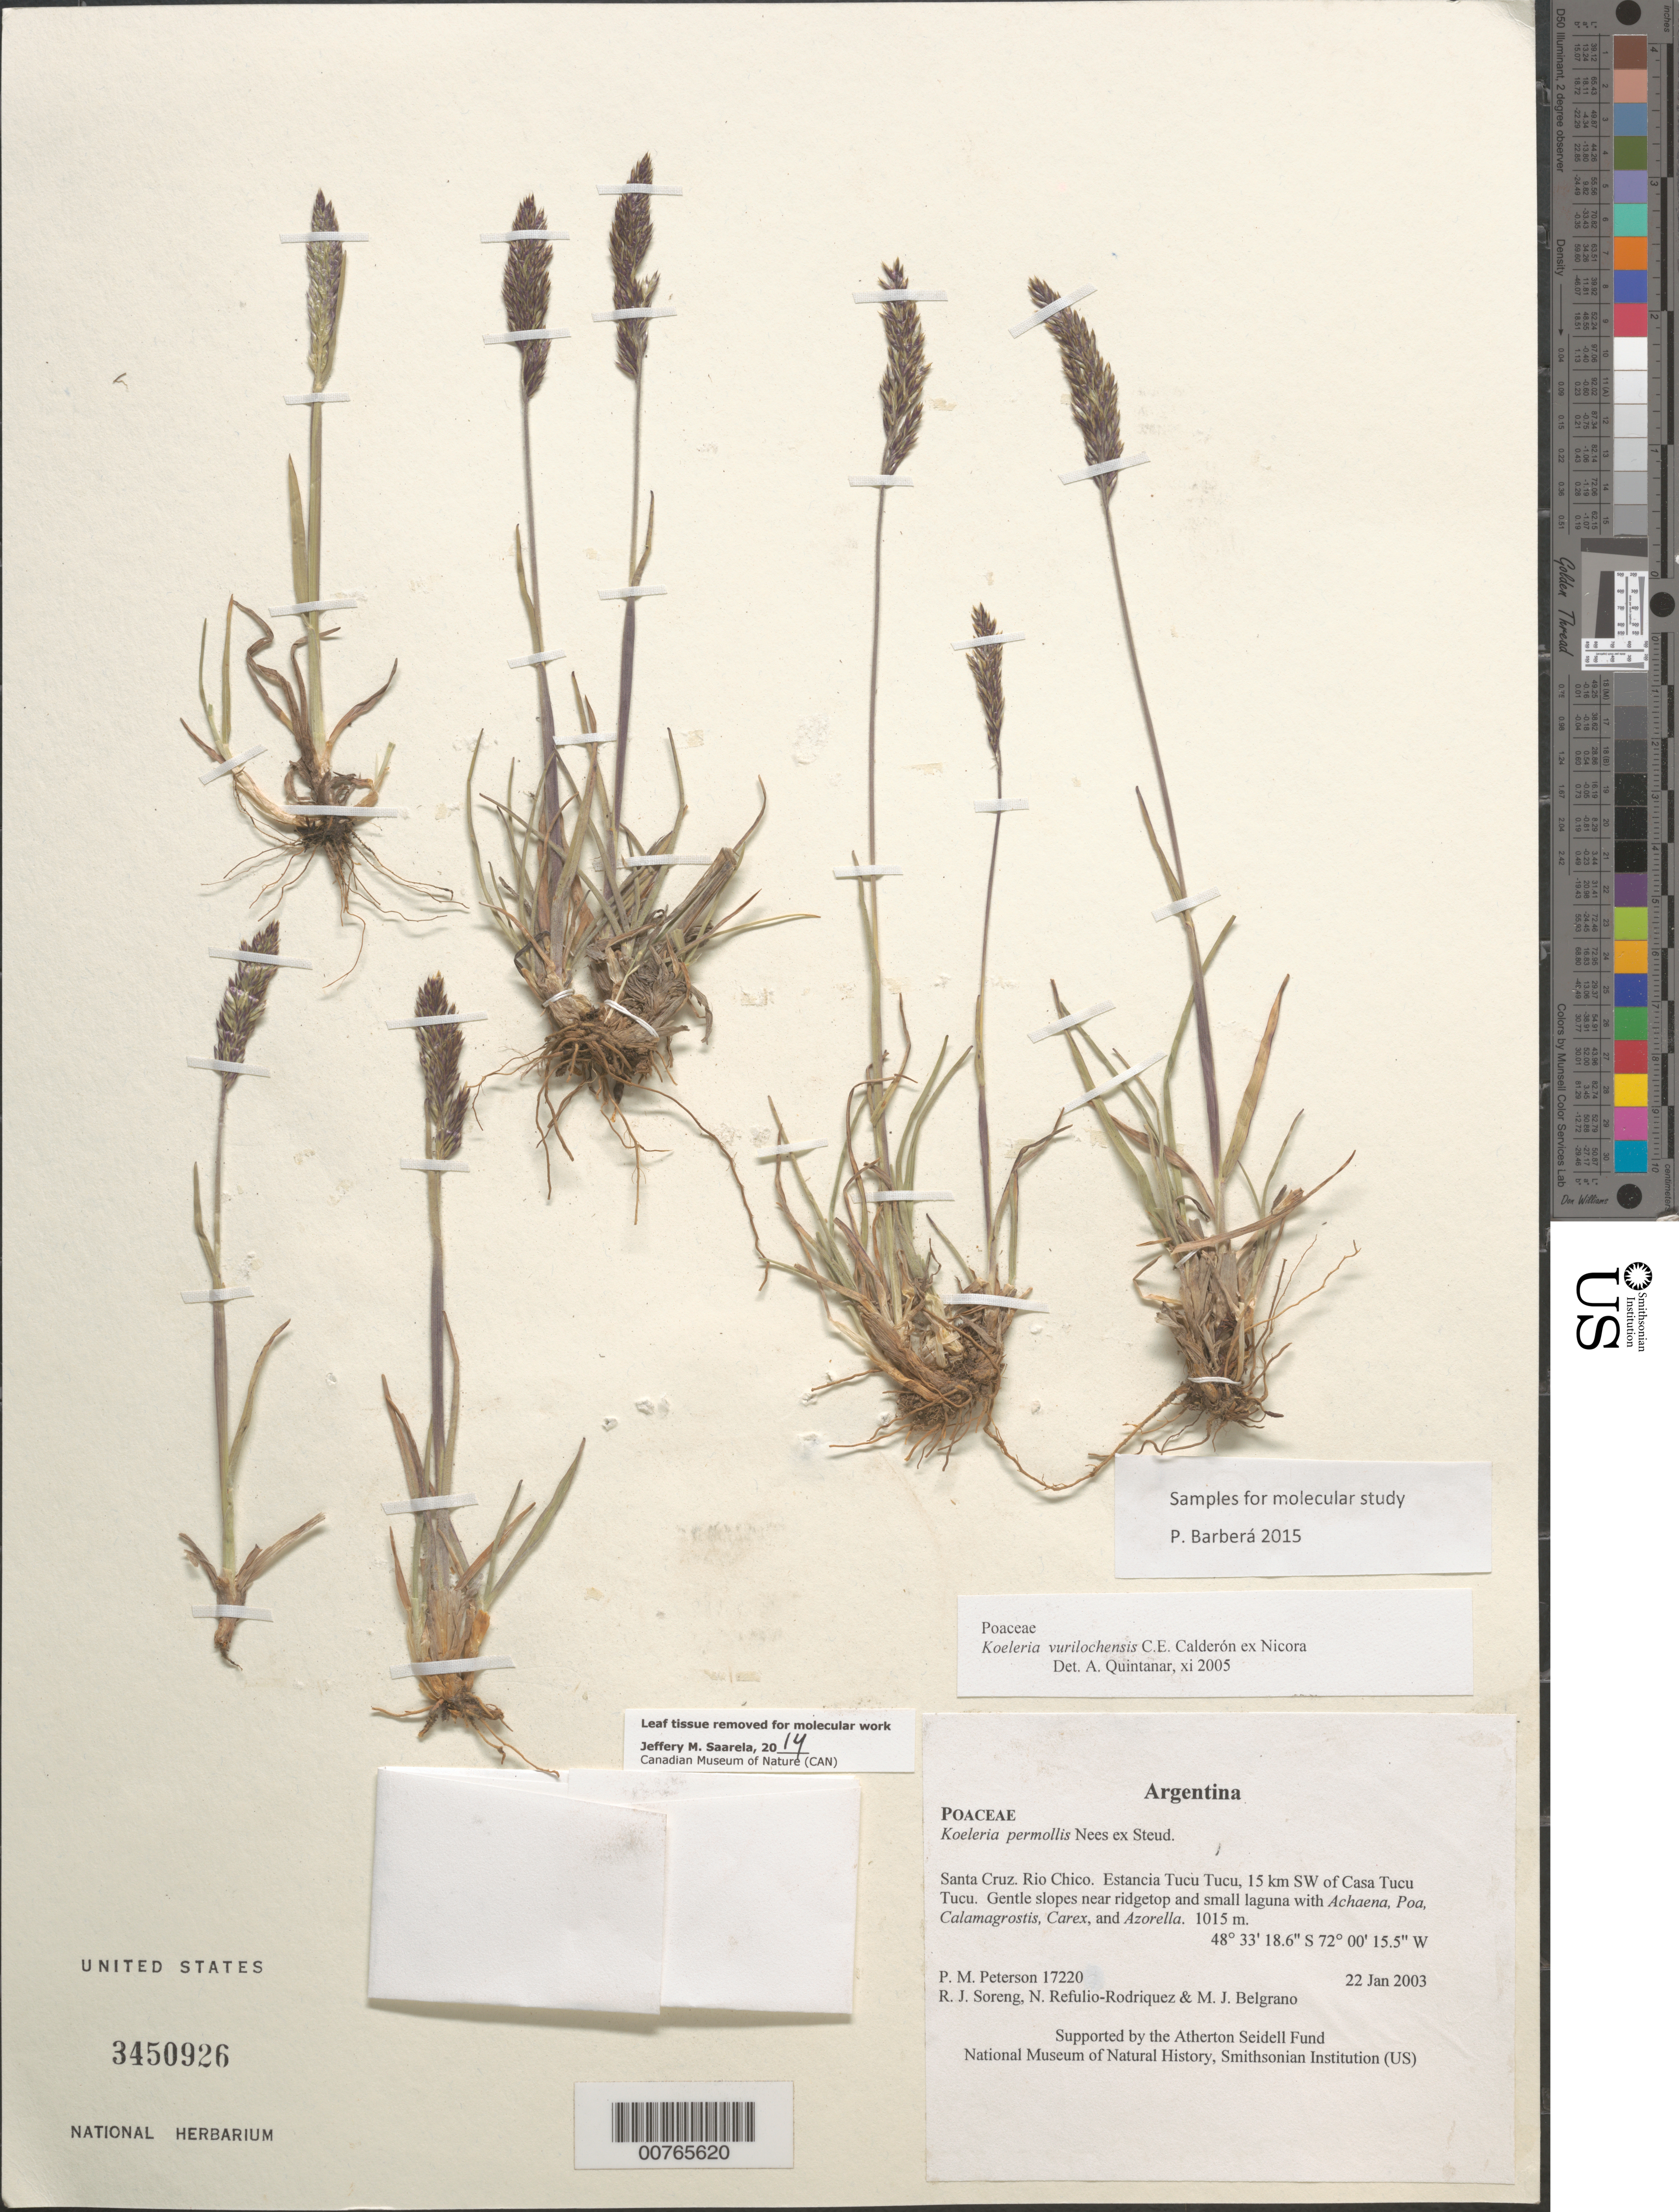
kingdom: Plantae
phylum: Tracheophyta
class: Liliopsida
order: Poales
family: Poaceae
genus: Koeleria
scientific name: Koeleria vurilochensis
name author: C. E. Calderón ex Nicora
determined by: Quintanar, A.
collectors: P. M. Peterson, R. J. Soreng, N. Refulio-Rodríguez & M. Belgrano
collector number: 17220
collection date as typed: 22 Jan 2003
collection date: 2003-01-22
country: Argentina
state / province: Santa Cruz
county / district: Rio Chico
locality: Estancia Tucu Tucu, 15 km SW of Casa Tucu Tucu. Gentle slopes near ridgetop and small laguna with Achaena, Poa, Calamagrostis, Carex, and Azorella.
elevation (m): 1015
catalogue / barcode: US 3450926